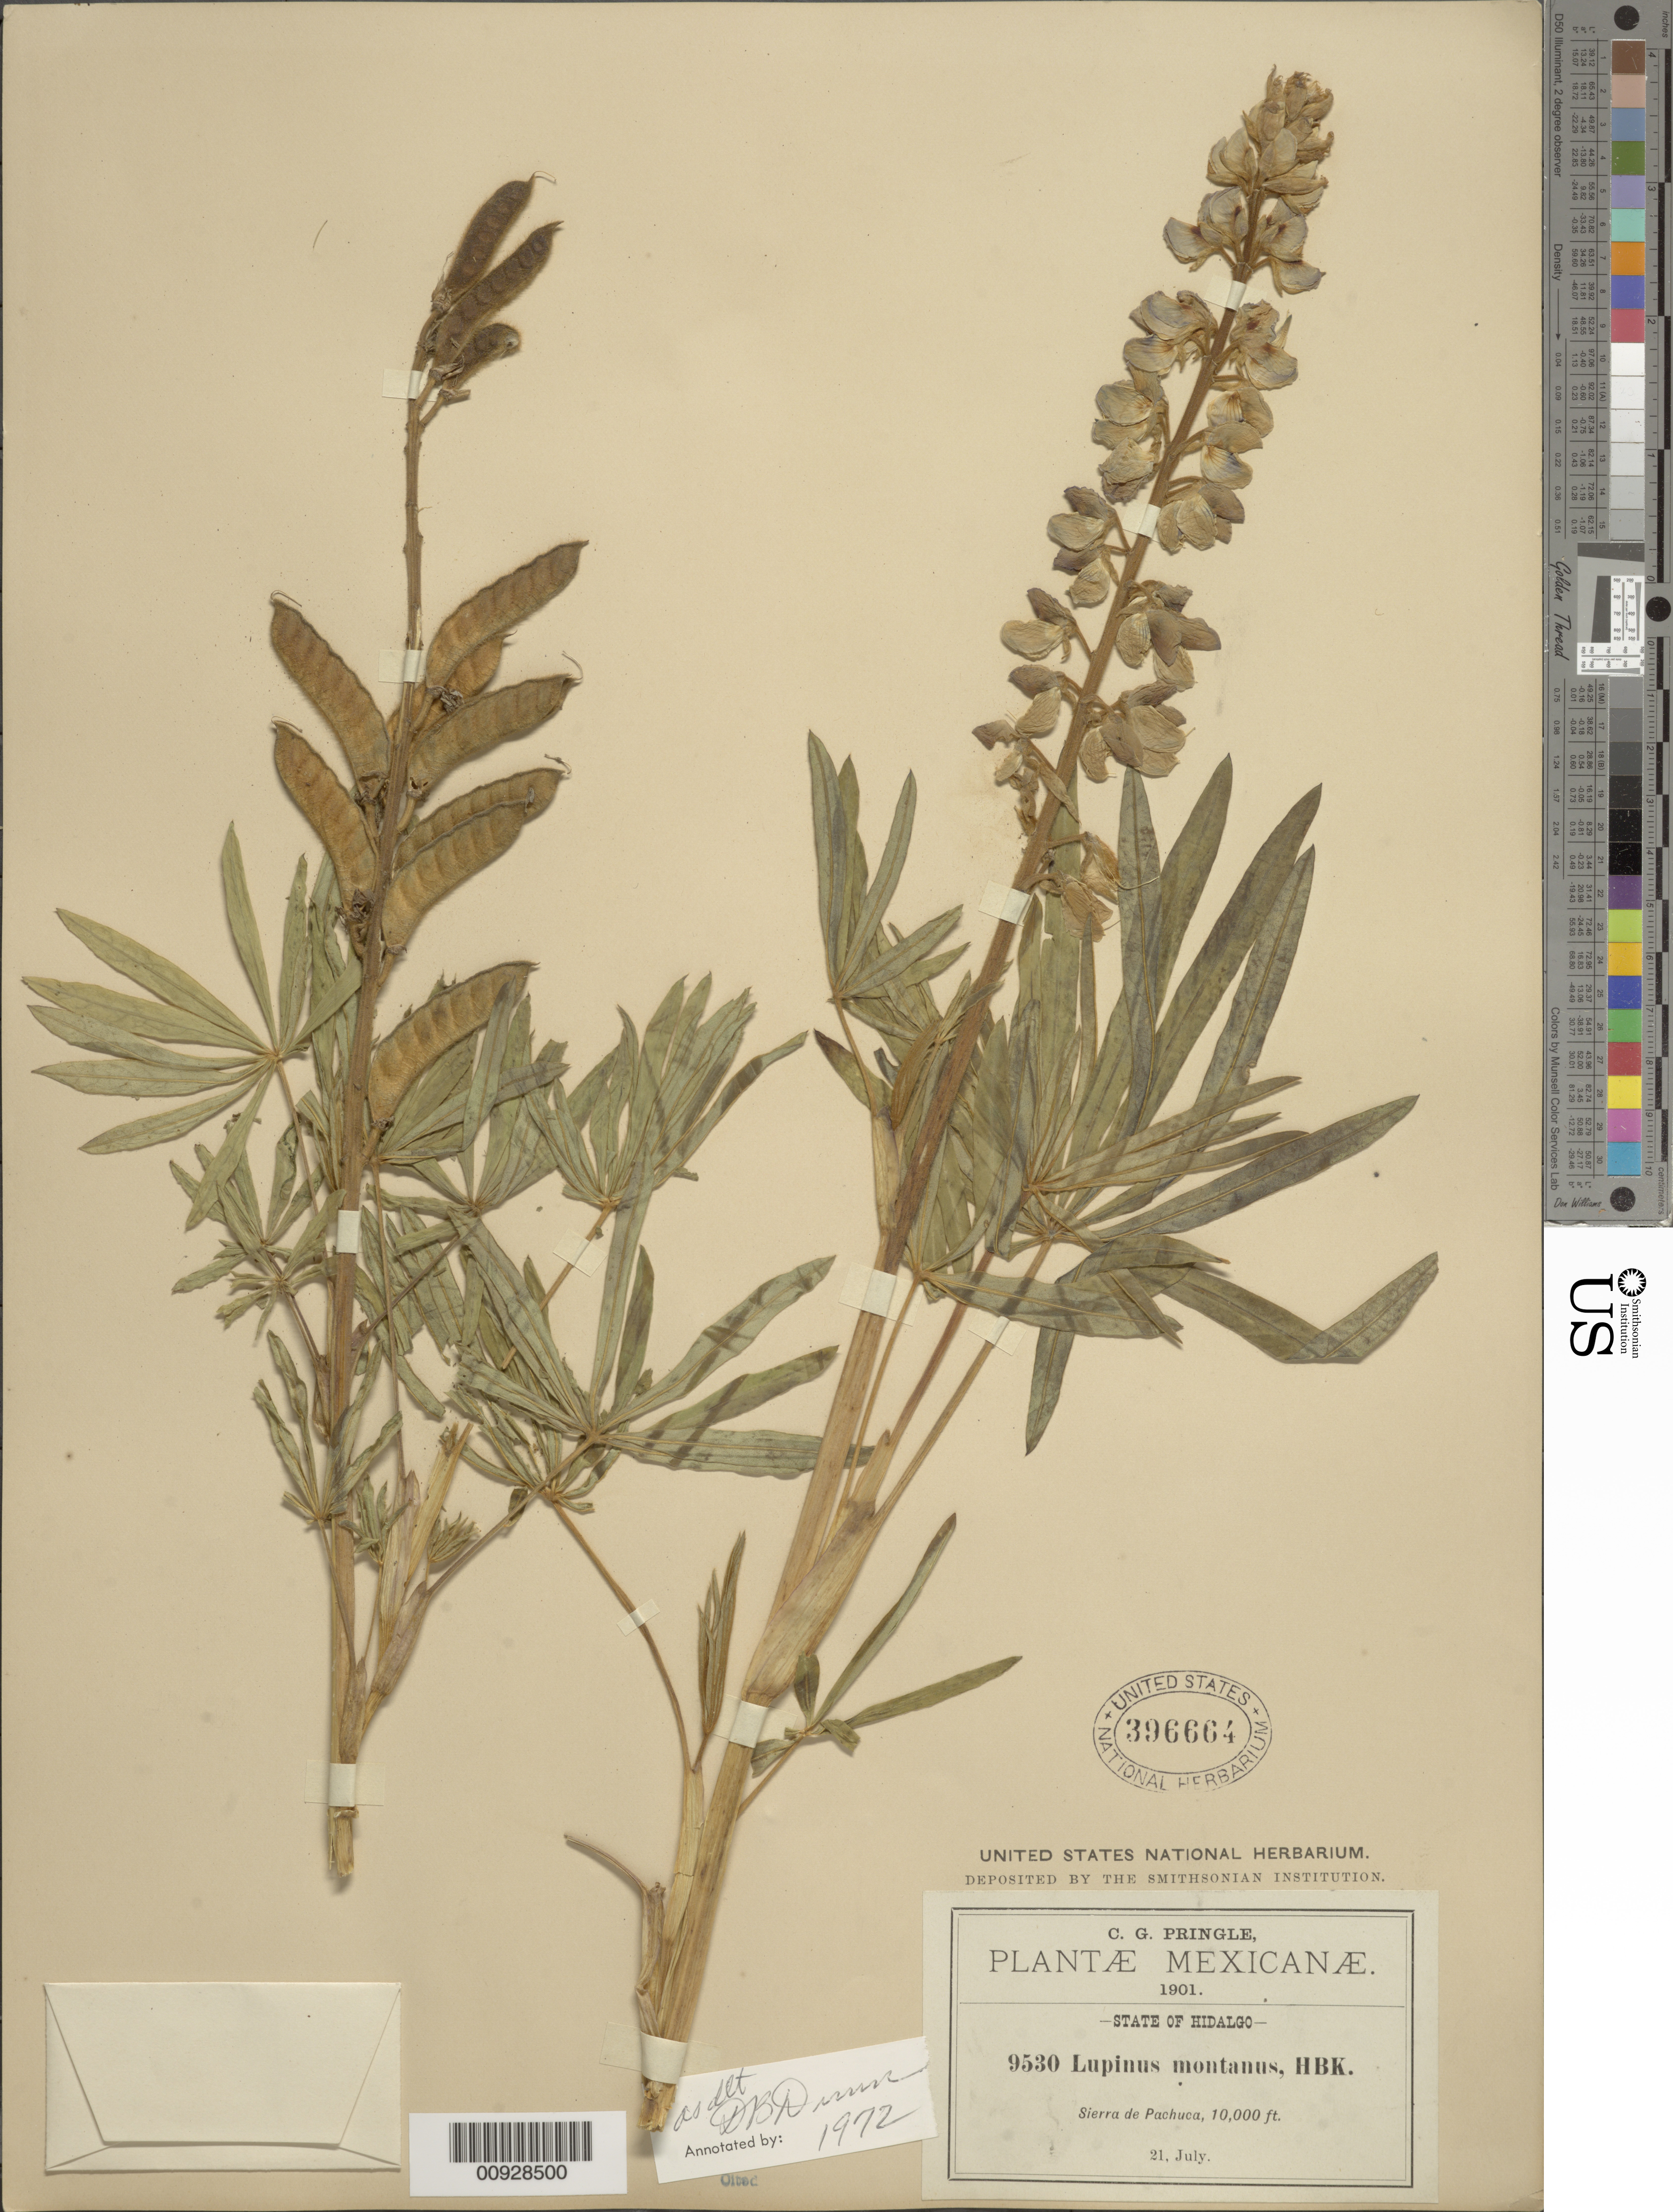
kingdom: Plantae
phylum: Tracheophyta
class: Magnoliopsida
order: Fabales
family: Fabaceae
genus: Lupinus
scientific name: Lupinus montanus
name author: Kunth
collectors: C. G. Pringle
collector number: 9530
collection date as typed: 21 Jul 1901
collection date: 1901-07-21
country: Mexico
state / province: Hidalgo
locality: Sierra de Pachuca, State of Hidalgo.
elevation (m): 3048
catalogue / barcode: US 396664